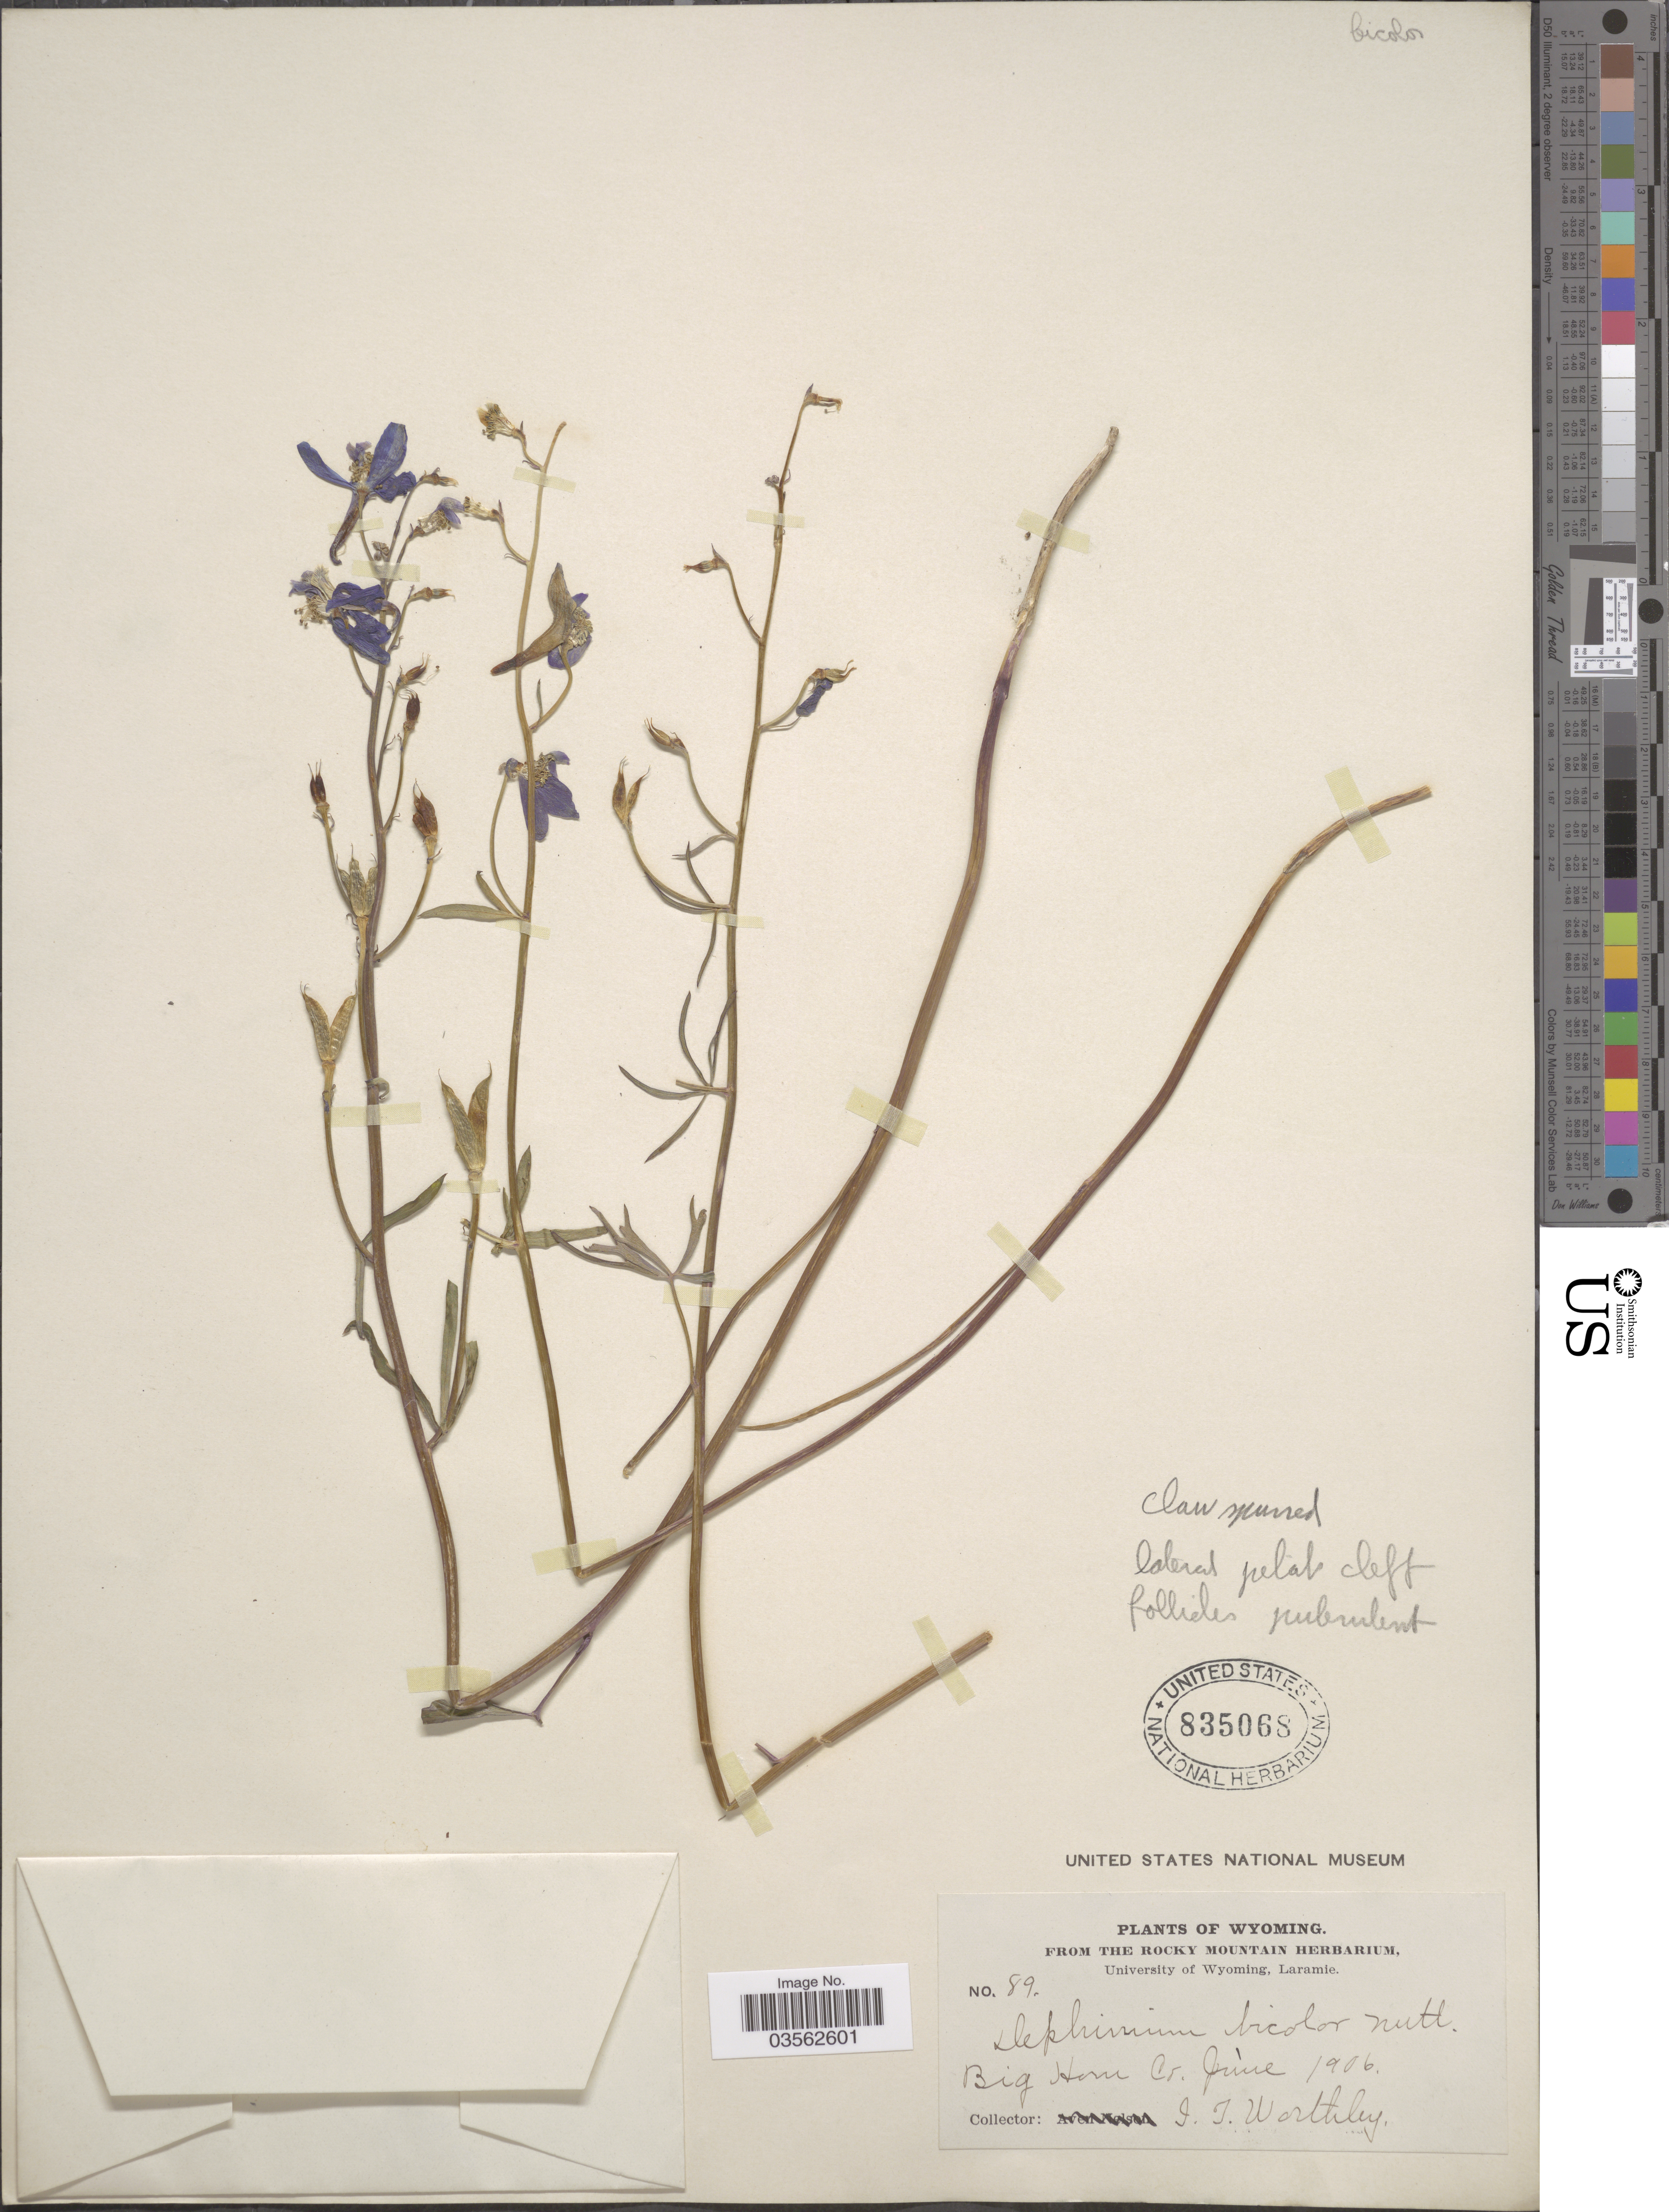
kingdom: Plantae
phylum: Tracheophyta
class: Magnoliopsida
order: Ranunculales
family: Ranunculaceae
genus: Delphinium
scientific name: Delphinium bicolor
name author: Nutt.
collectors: I. Worthley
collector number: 89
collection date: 1906-06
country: United States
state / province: Wyoming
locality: Big Horn Co.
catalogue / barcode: US 835068